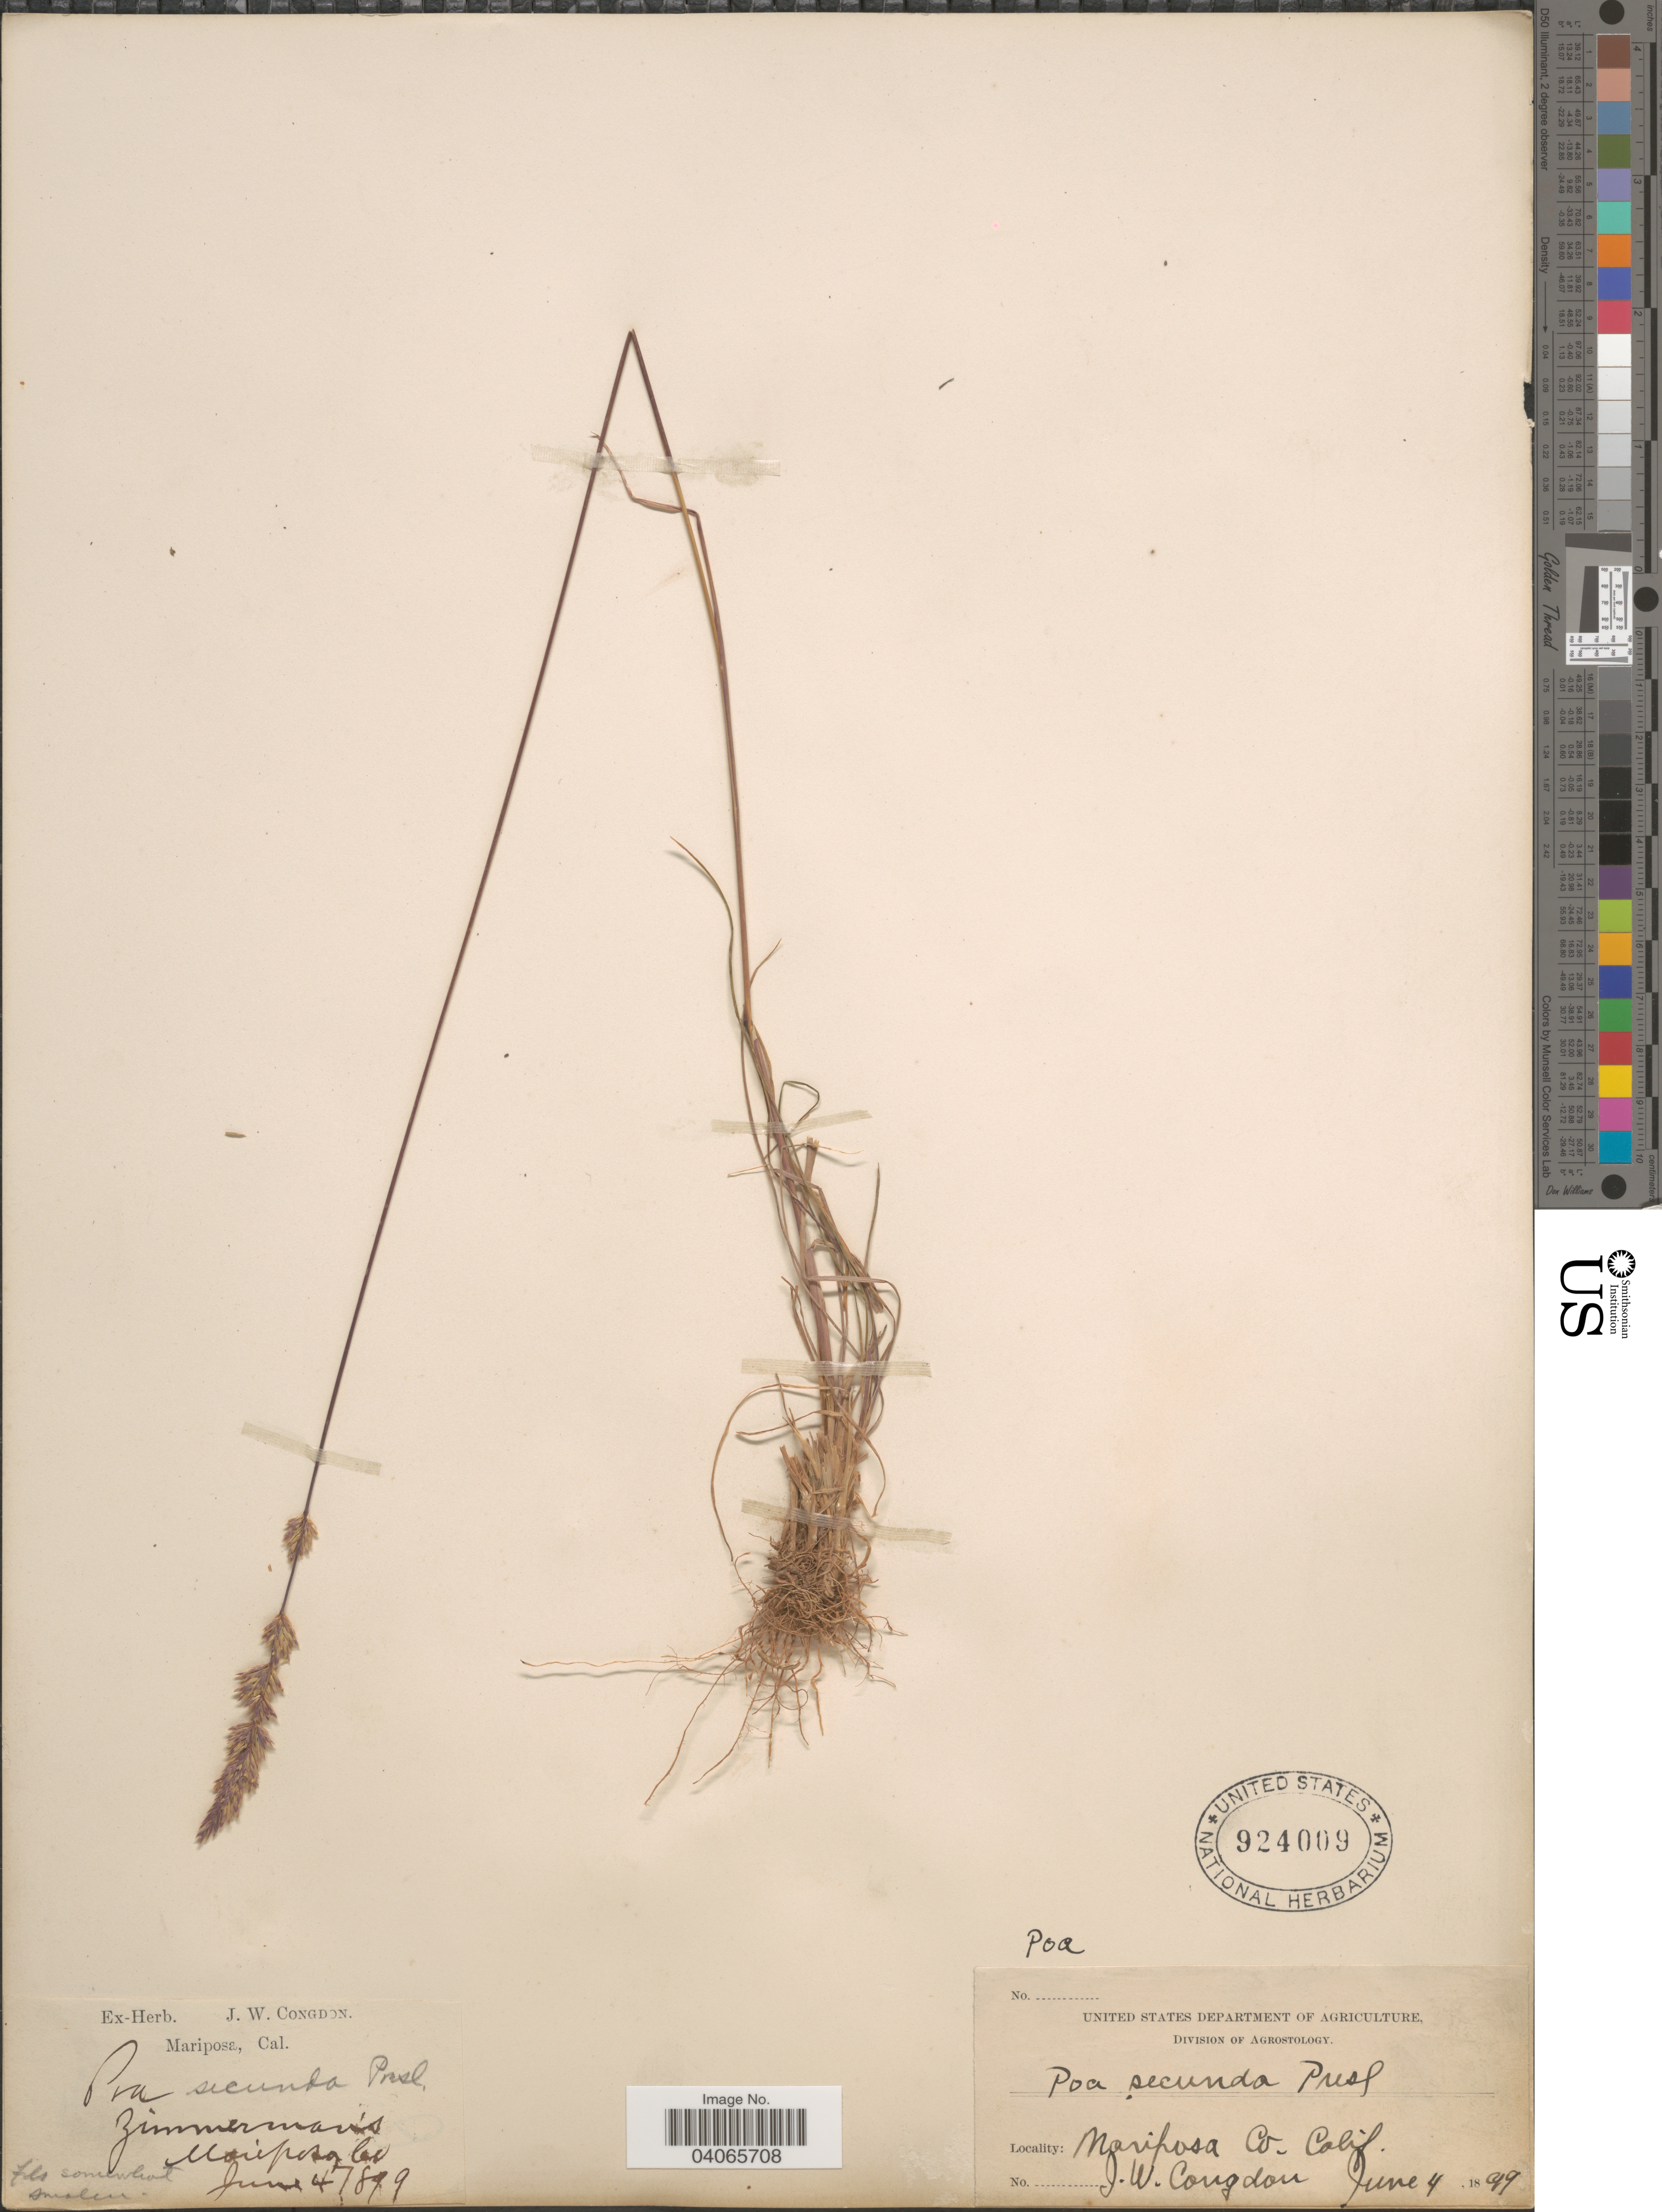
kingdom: Plantae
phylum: Tracheophyta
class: Liliopsida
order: Poales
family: Poaceae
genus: Poa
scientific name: Poa secunda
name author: J. Presl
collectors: J. W. Congdon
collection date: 1899-06-04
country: United States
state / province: California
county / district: Mariposa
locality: Zimmerman's. Mariposa Co.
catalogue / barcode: US 924009